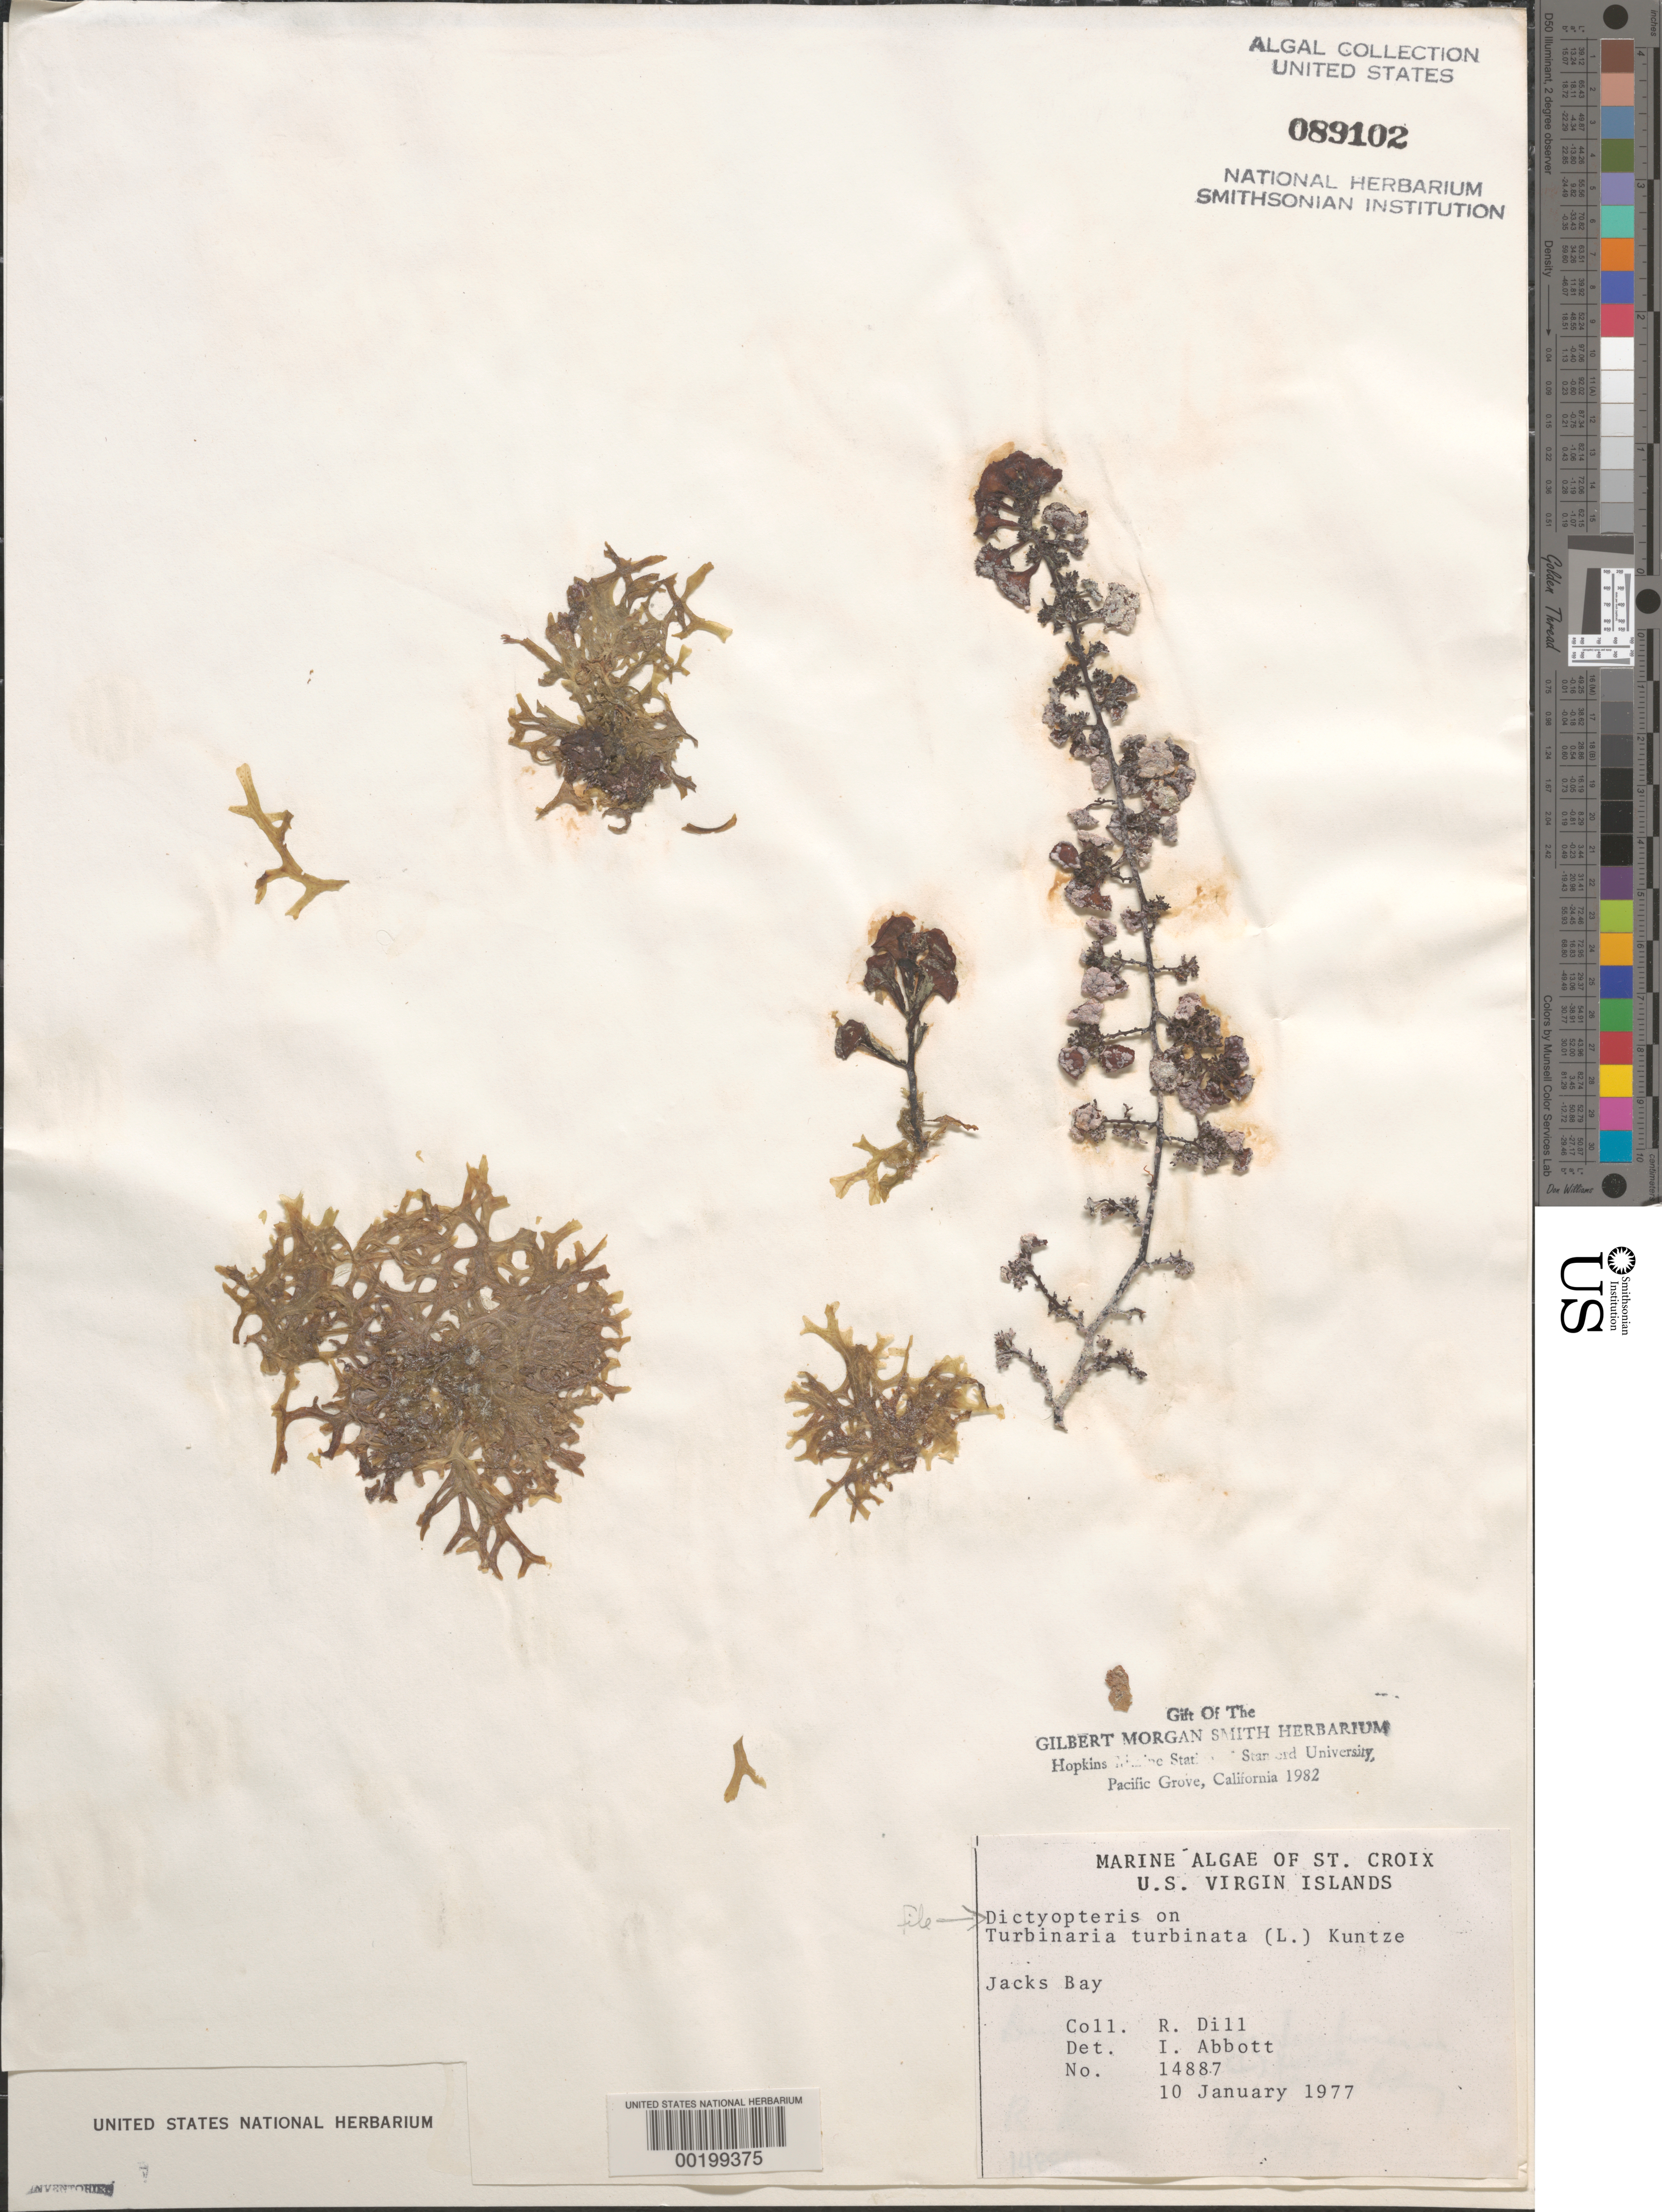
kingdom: Chromista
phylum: Ochrophyta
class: Phaeophyceae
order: Dictyotales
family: Dictyotaceae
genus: Dictyopteris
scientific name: Dictyopteris sp.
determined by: Abbott, Isabella A.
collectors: R. Dill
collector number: IAA 14887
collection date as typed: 10 Jan 1977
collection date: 1977-01-10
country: U.S. Virgin Islands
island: St. Croix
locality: Jacks Bay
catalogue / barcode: US 89102